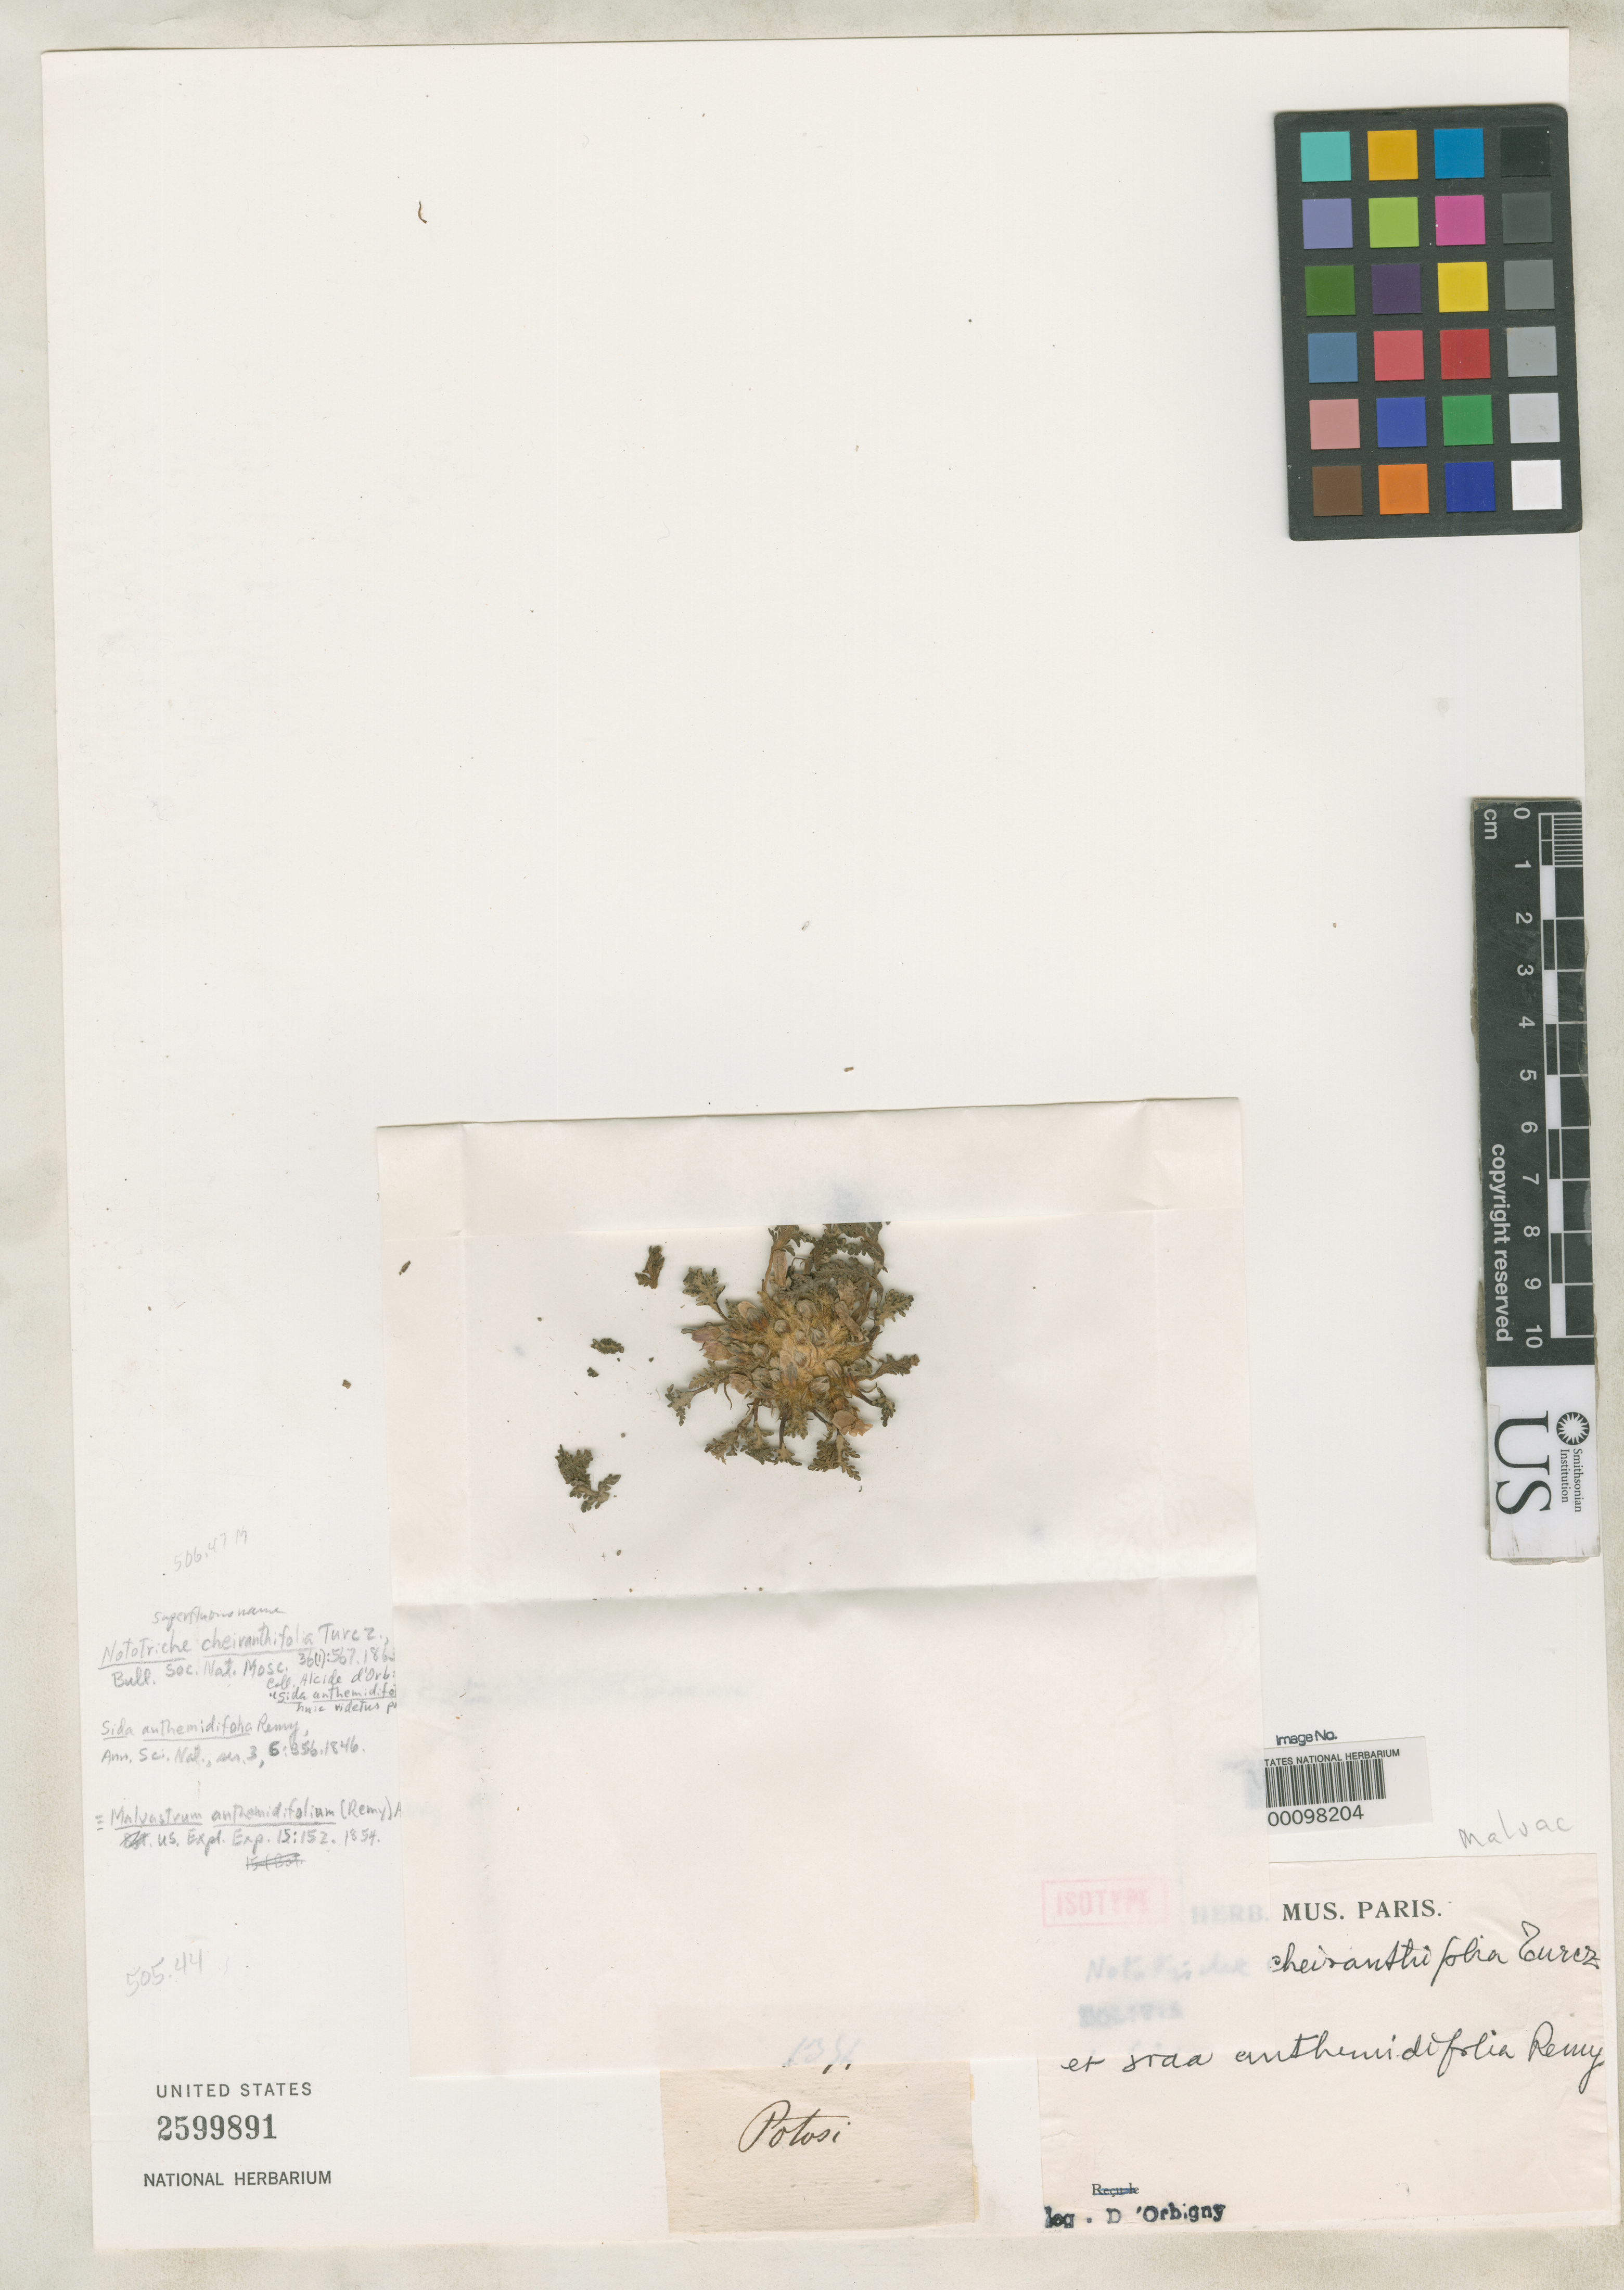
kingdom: Plantae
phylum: Tracheophyta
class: Magnoliopsida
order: Malvales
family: Malvaceae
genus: Sida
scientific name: Sida anthemidifolia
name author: J. Rémy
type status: Isotype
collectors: A. D'Orbigny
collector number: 1357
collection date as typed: Mar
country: Bolivia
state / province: Potosí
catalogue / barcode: US 2599891-2